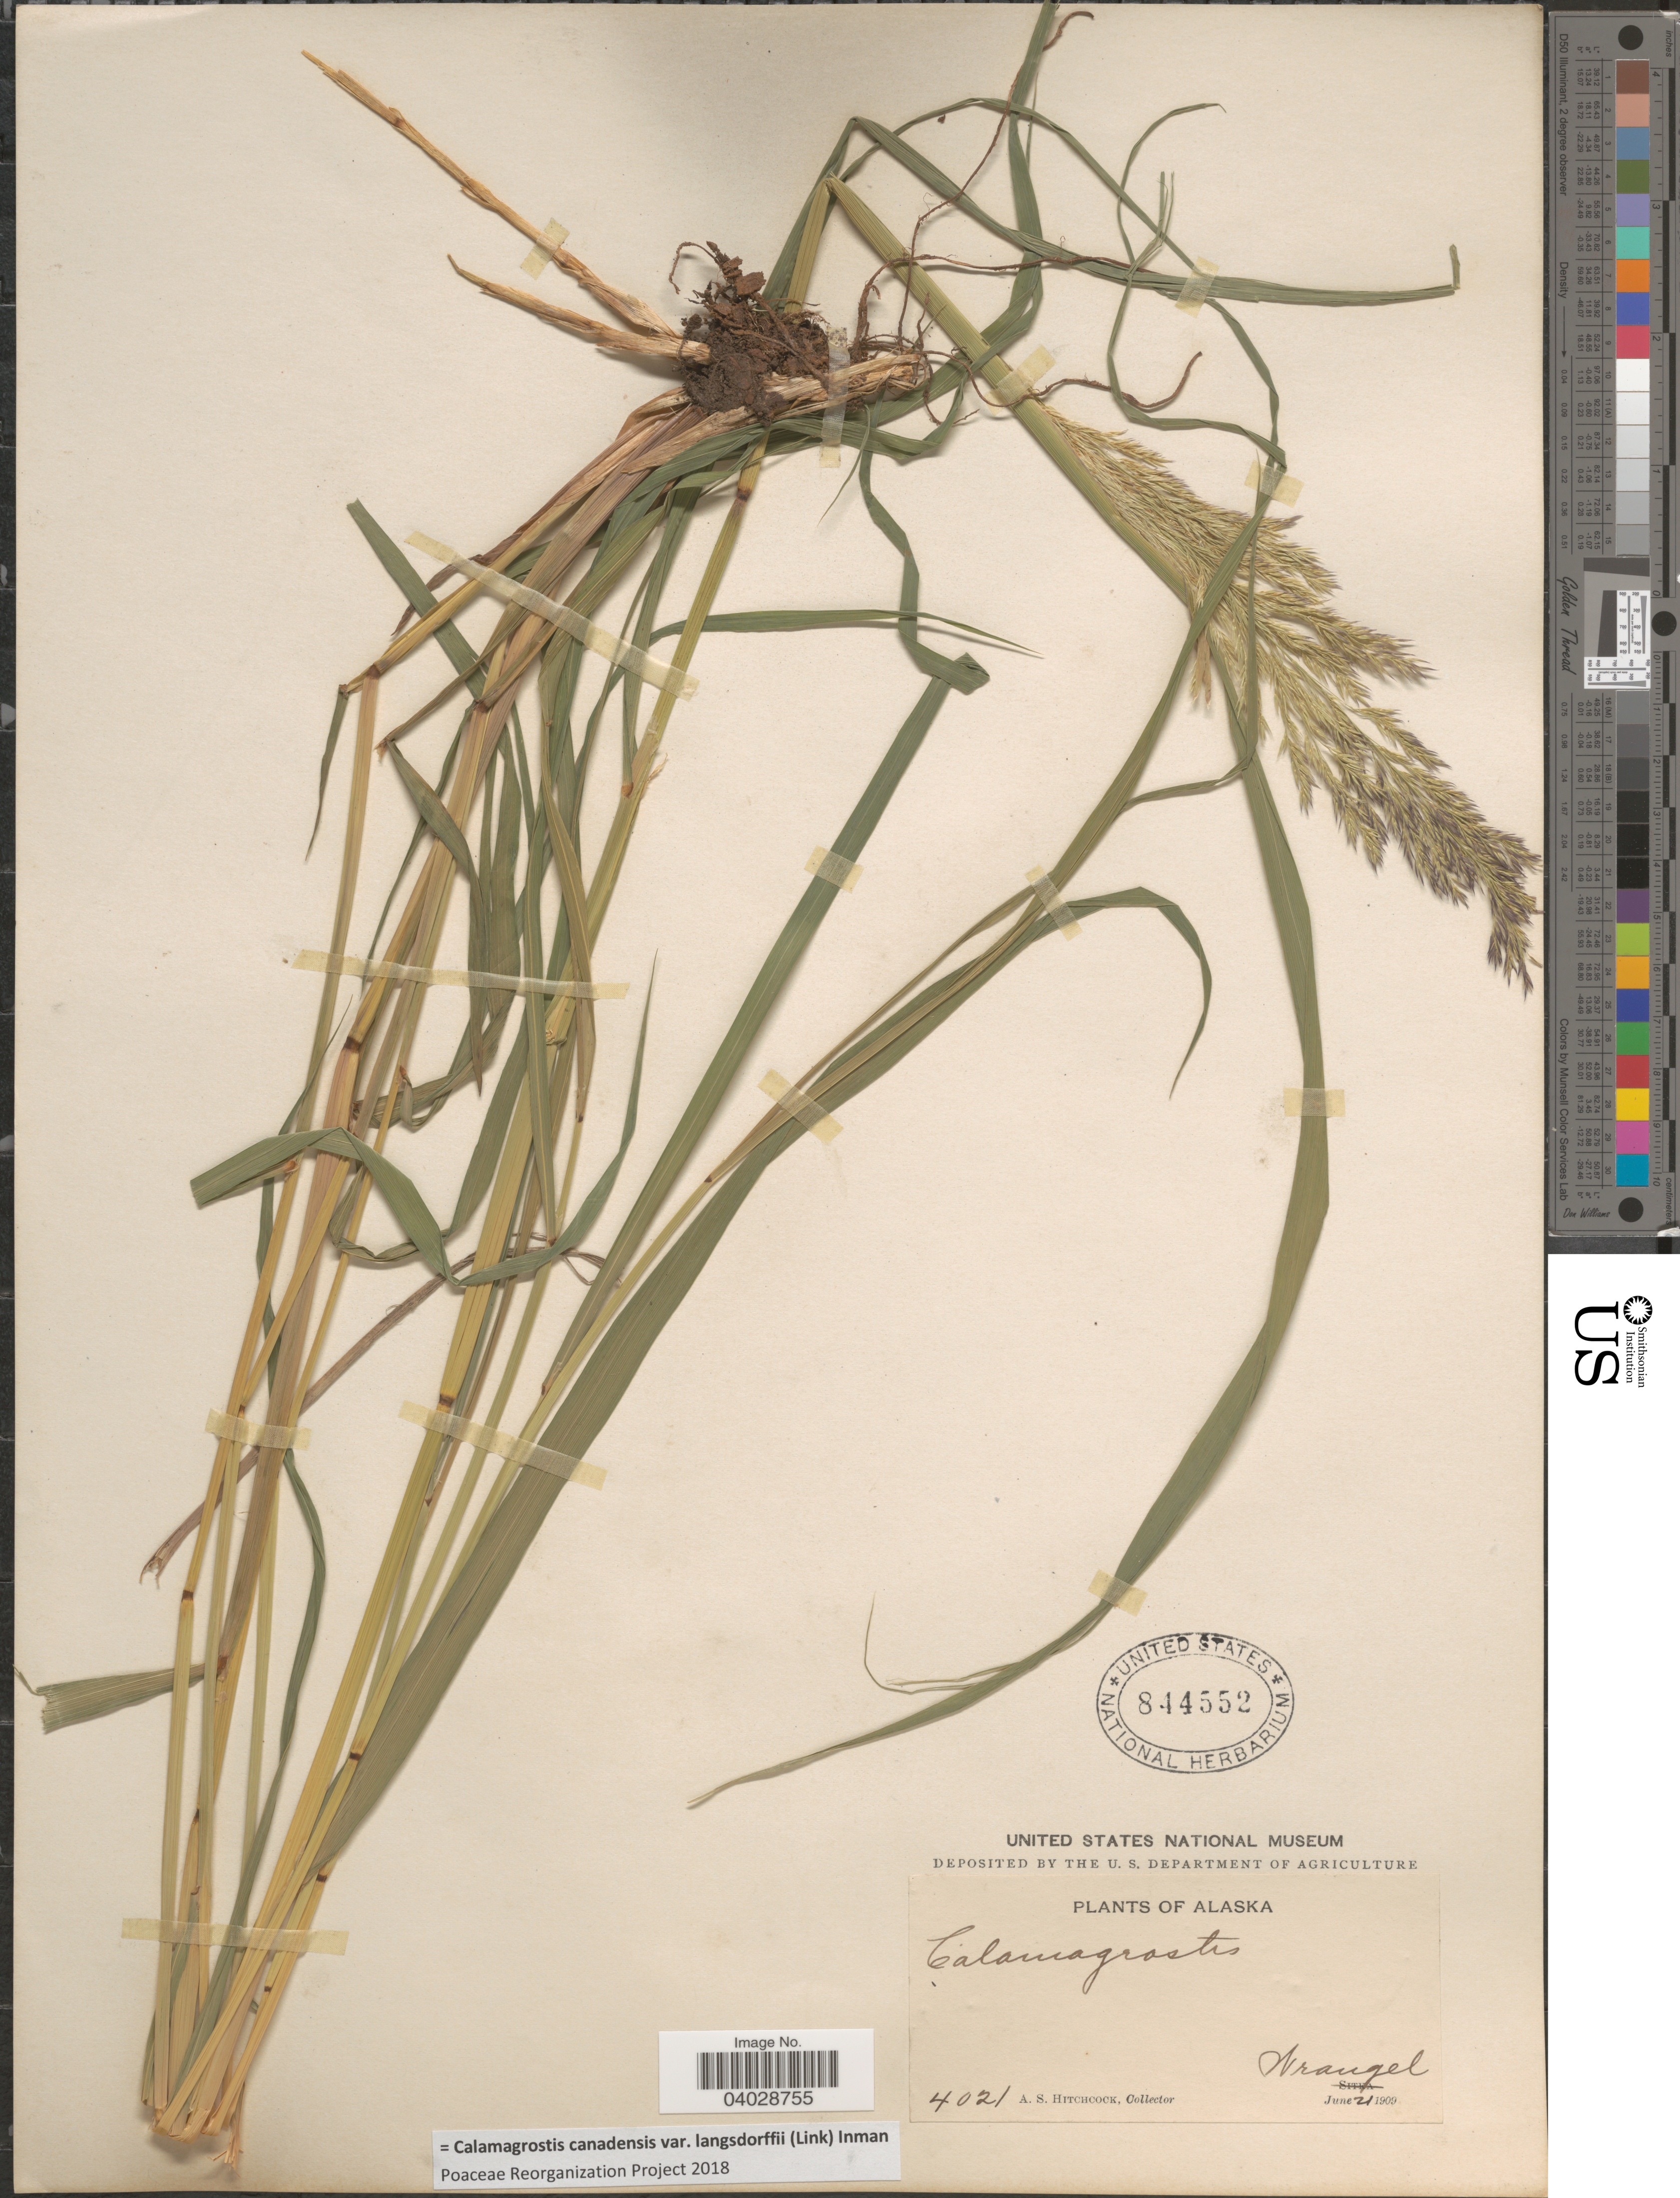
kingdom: Plantae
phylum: Tracheophyta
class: Liliopsida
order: Poales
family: Poaceae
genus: Calamagrostis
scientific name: Calamagrostis canadensis var. langsdorffii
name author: (Link) Inman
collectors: A. S. Hitchcock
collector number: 4021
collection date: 1909-06-21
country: United States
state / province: Alaska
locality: Wrangell.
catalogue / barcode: US 844552